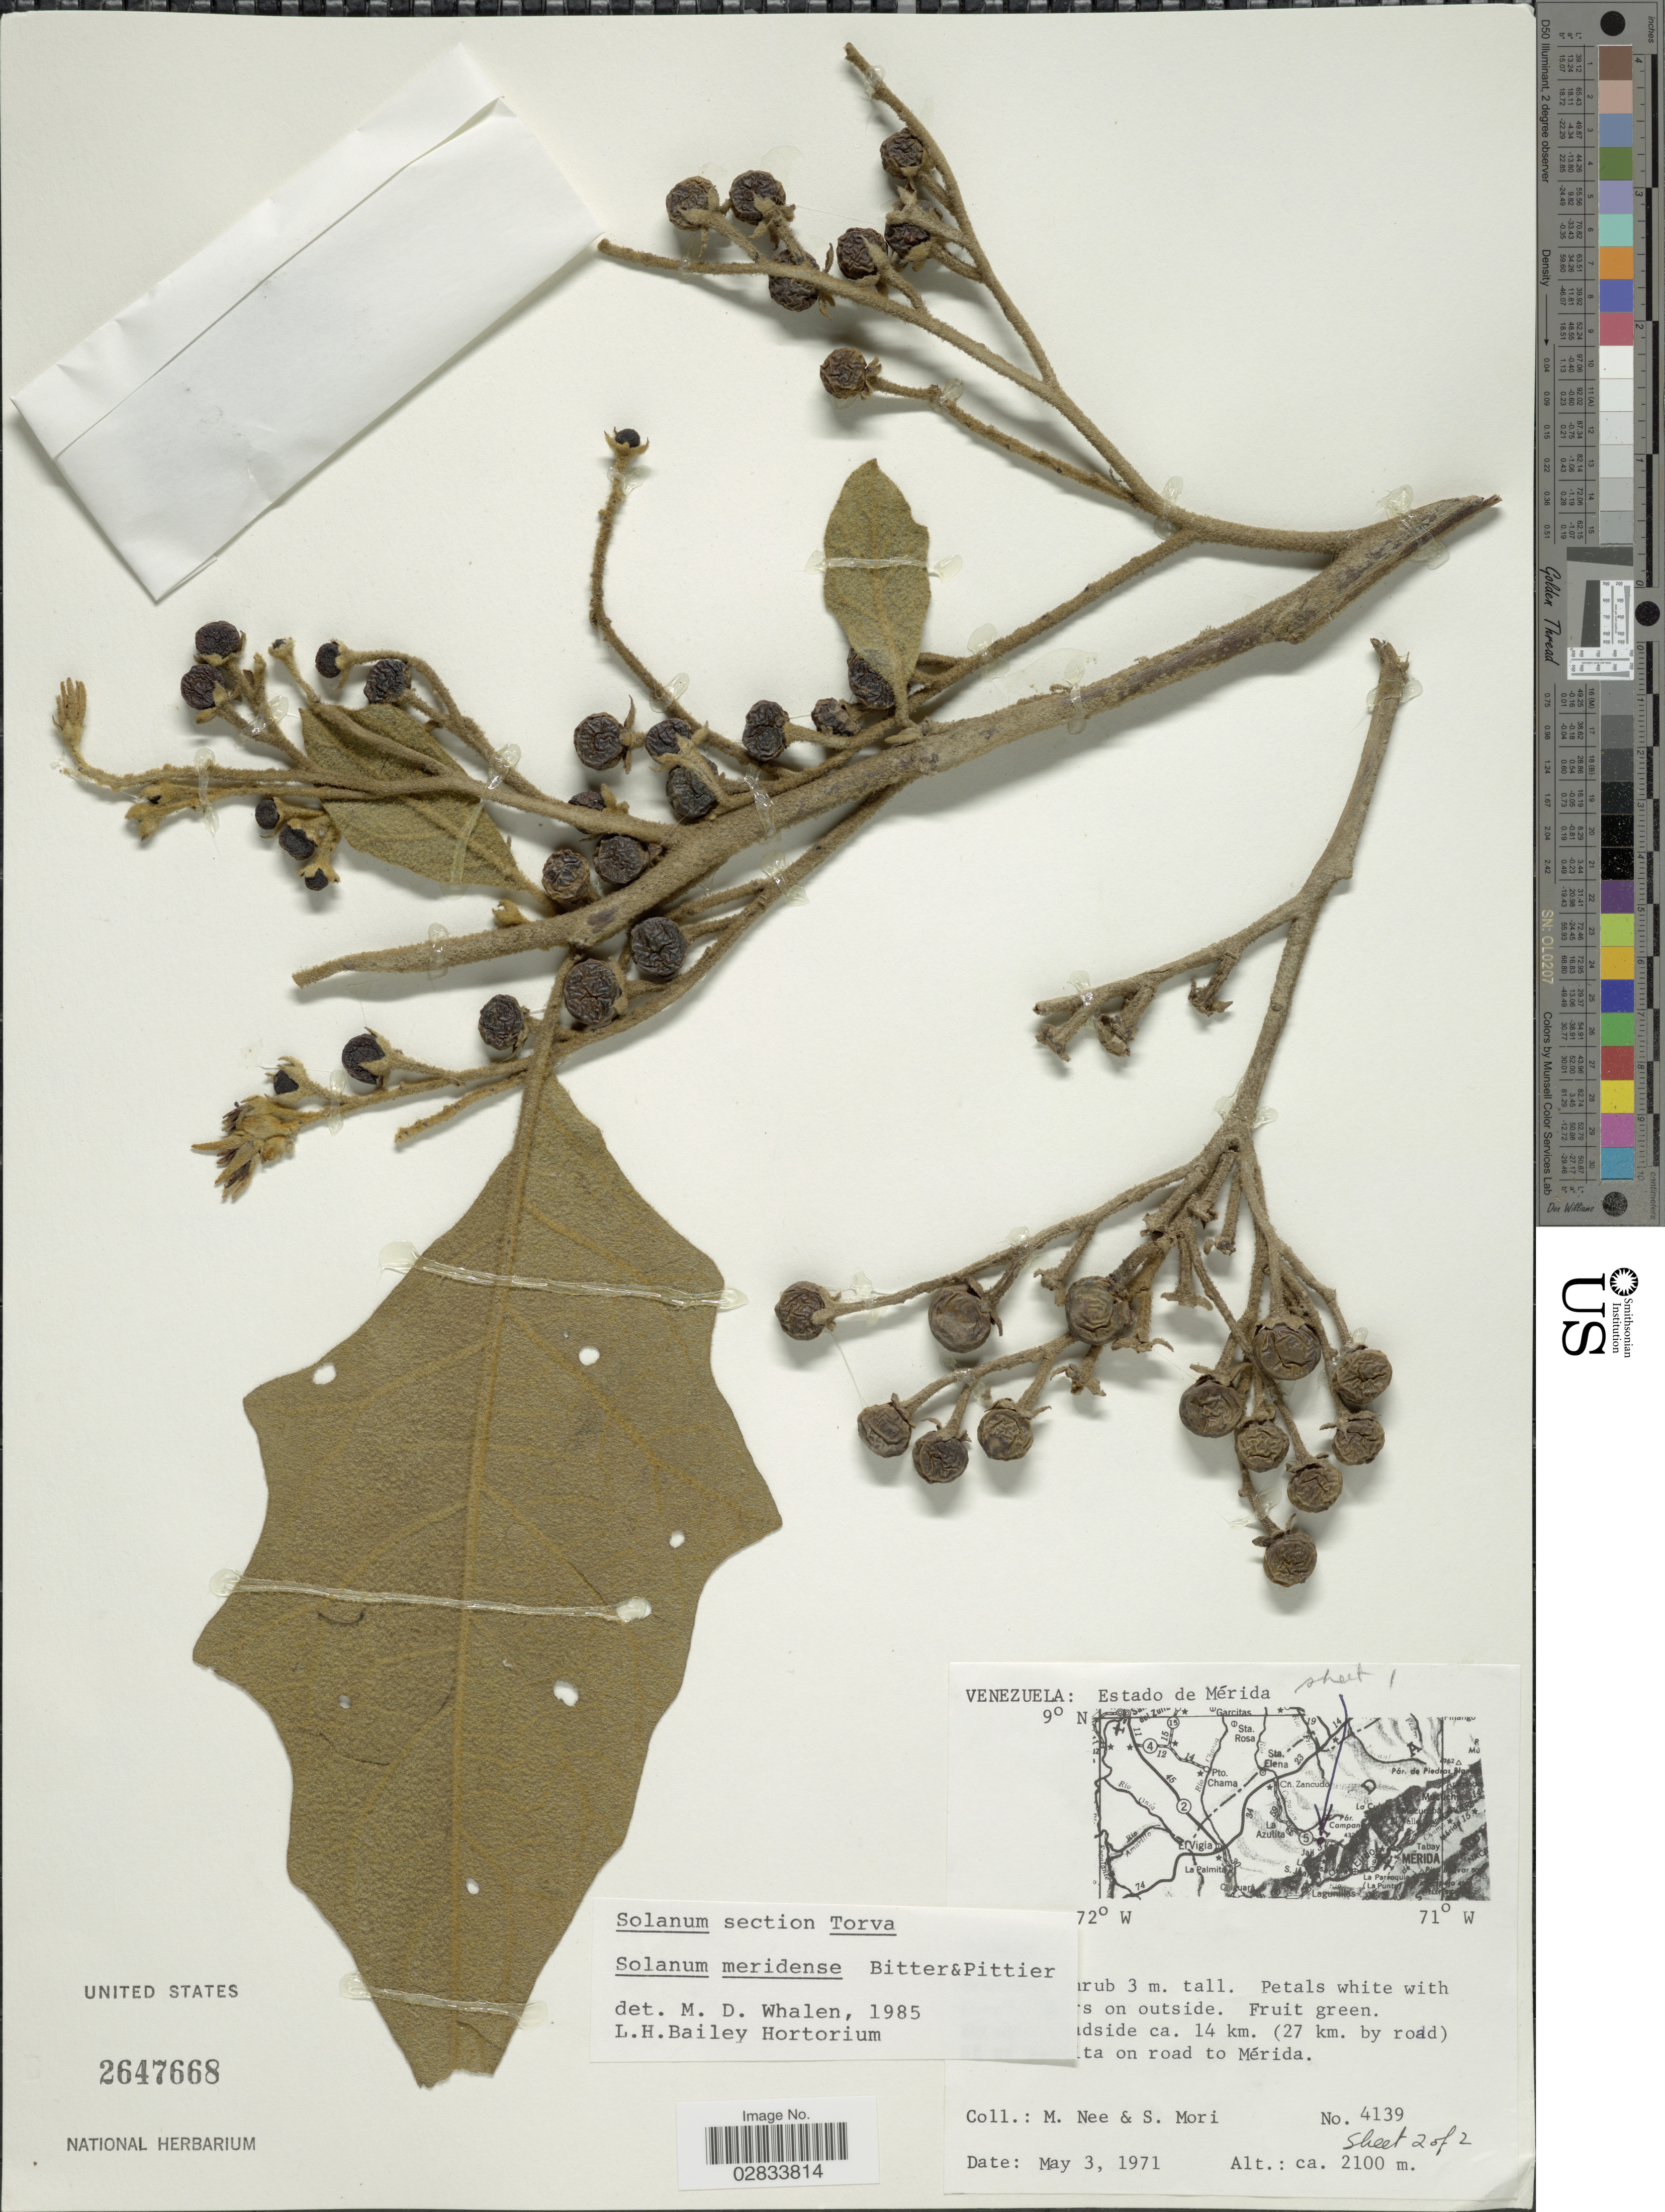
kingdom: Plantae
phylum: Tracheophyta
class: Magnoliopsida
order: Solanales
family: Solanaceae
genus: Solanum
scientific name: Solanum meridense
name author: Bitter & Pittier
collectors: M. Nee & S. Mori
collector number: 4139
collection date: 1971-05-03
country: Venezuela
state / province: Mérida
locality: Roadside ca. 14 km. (27 km. by road) [illegible text]ta on road to Mérida.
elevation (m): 2100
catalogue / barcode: US 2647668